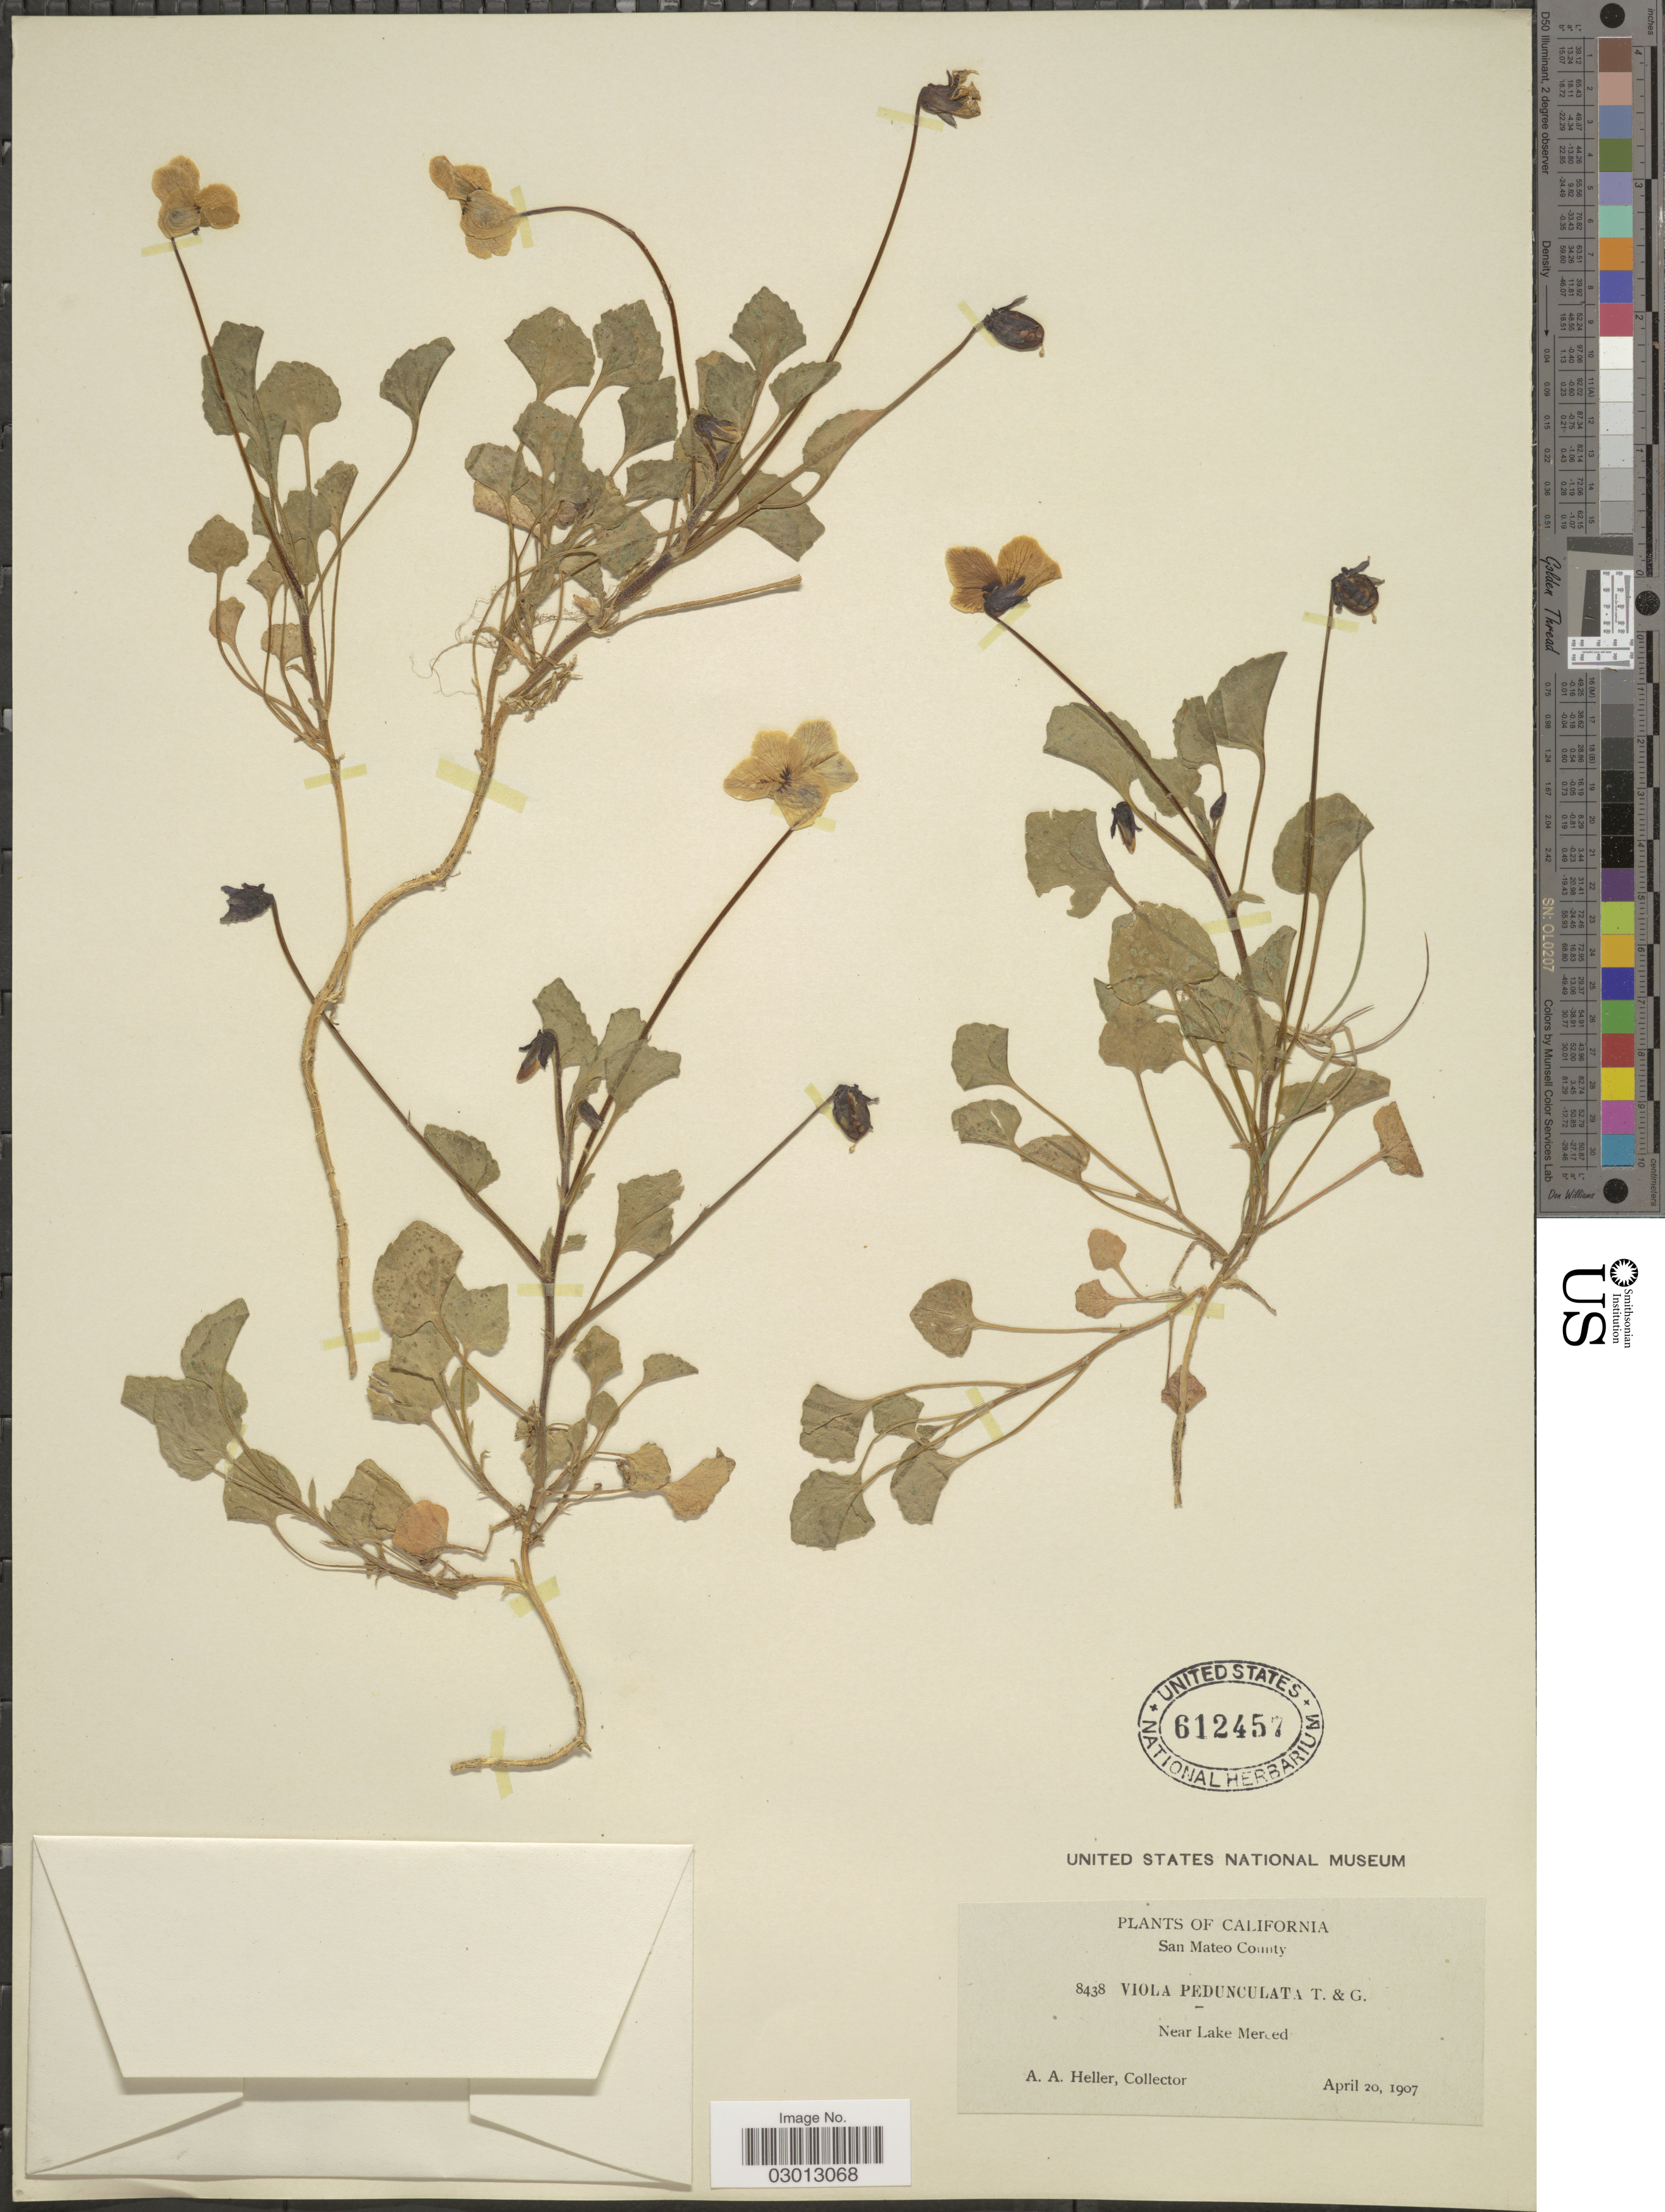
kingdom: Plantae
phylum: Tracheophyta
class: Magnoliopsida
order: Malpighiales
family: Violaceae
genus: Viola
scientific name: Viola pedunculata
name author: Torr. & A. Gray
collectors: A. A. Heller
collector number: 8438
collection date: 1907-04-20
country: United States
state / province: California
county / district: San Mateo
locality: San Mateo County. Near Lake Merced.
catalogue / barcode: US 612457